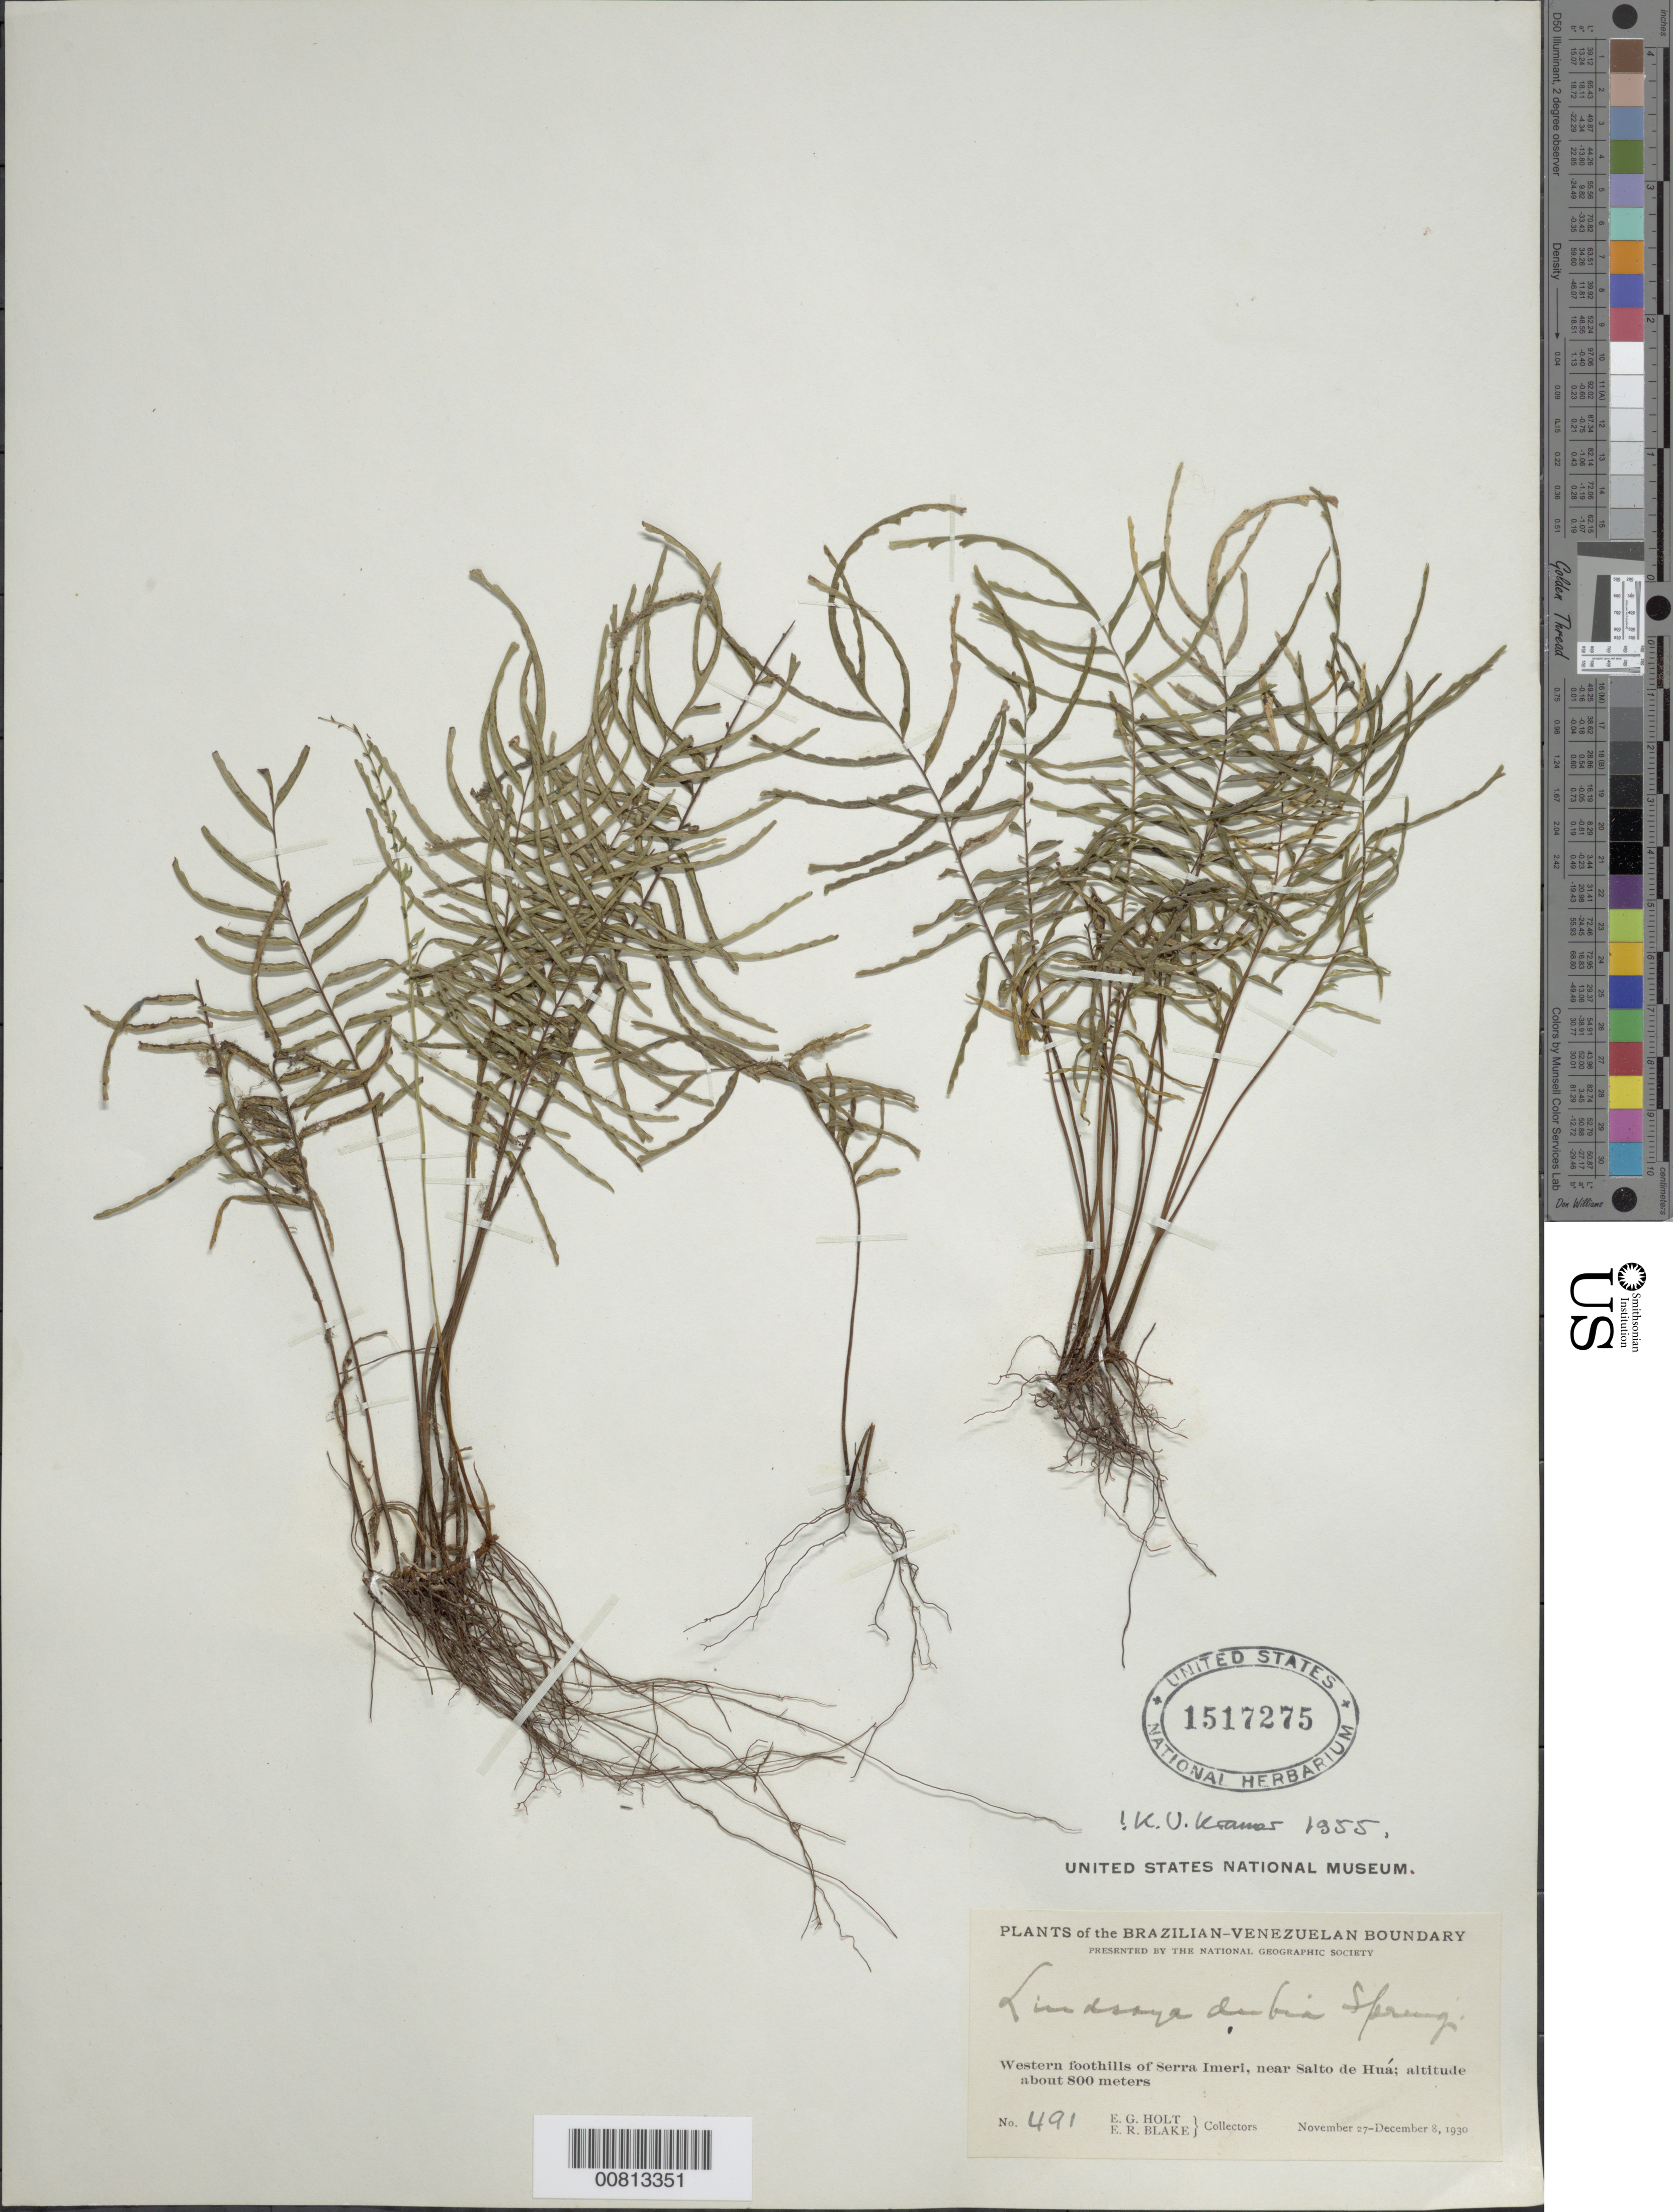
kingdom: Plantae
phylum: Tracheophyta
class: Polypodiopsida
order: Polypodiales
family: Lindsaeaceae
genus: Lindsaea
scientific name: Lindsaea dubia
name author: Spreng.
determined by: Kramer, K. U.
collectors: E. Holt & E. R. Blake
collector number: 491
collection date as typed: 27-Nov-30 to 8-Dec-30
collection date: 1930-11-27/1930-12-08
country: Venezuela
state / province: Amazonas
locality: Serra Imeri, western foothills, near Salto de Huá, near Brazillian boundary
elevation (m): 800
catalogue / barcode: US 1517275